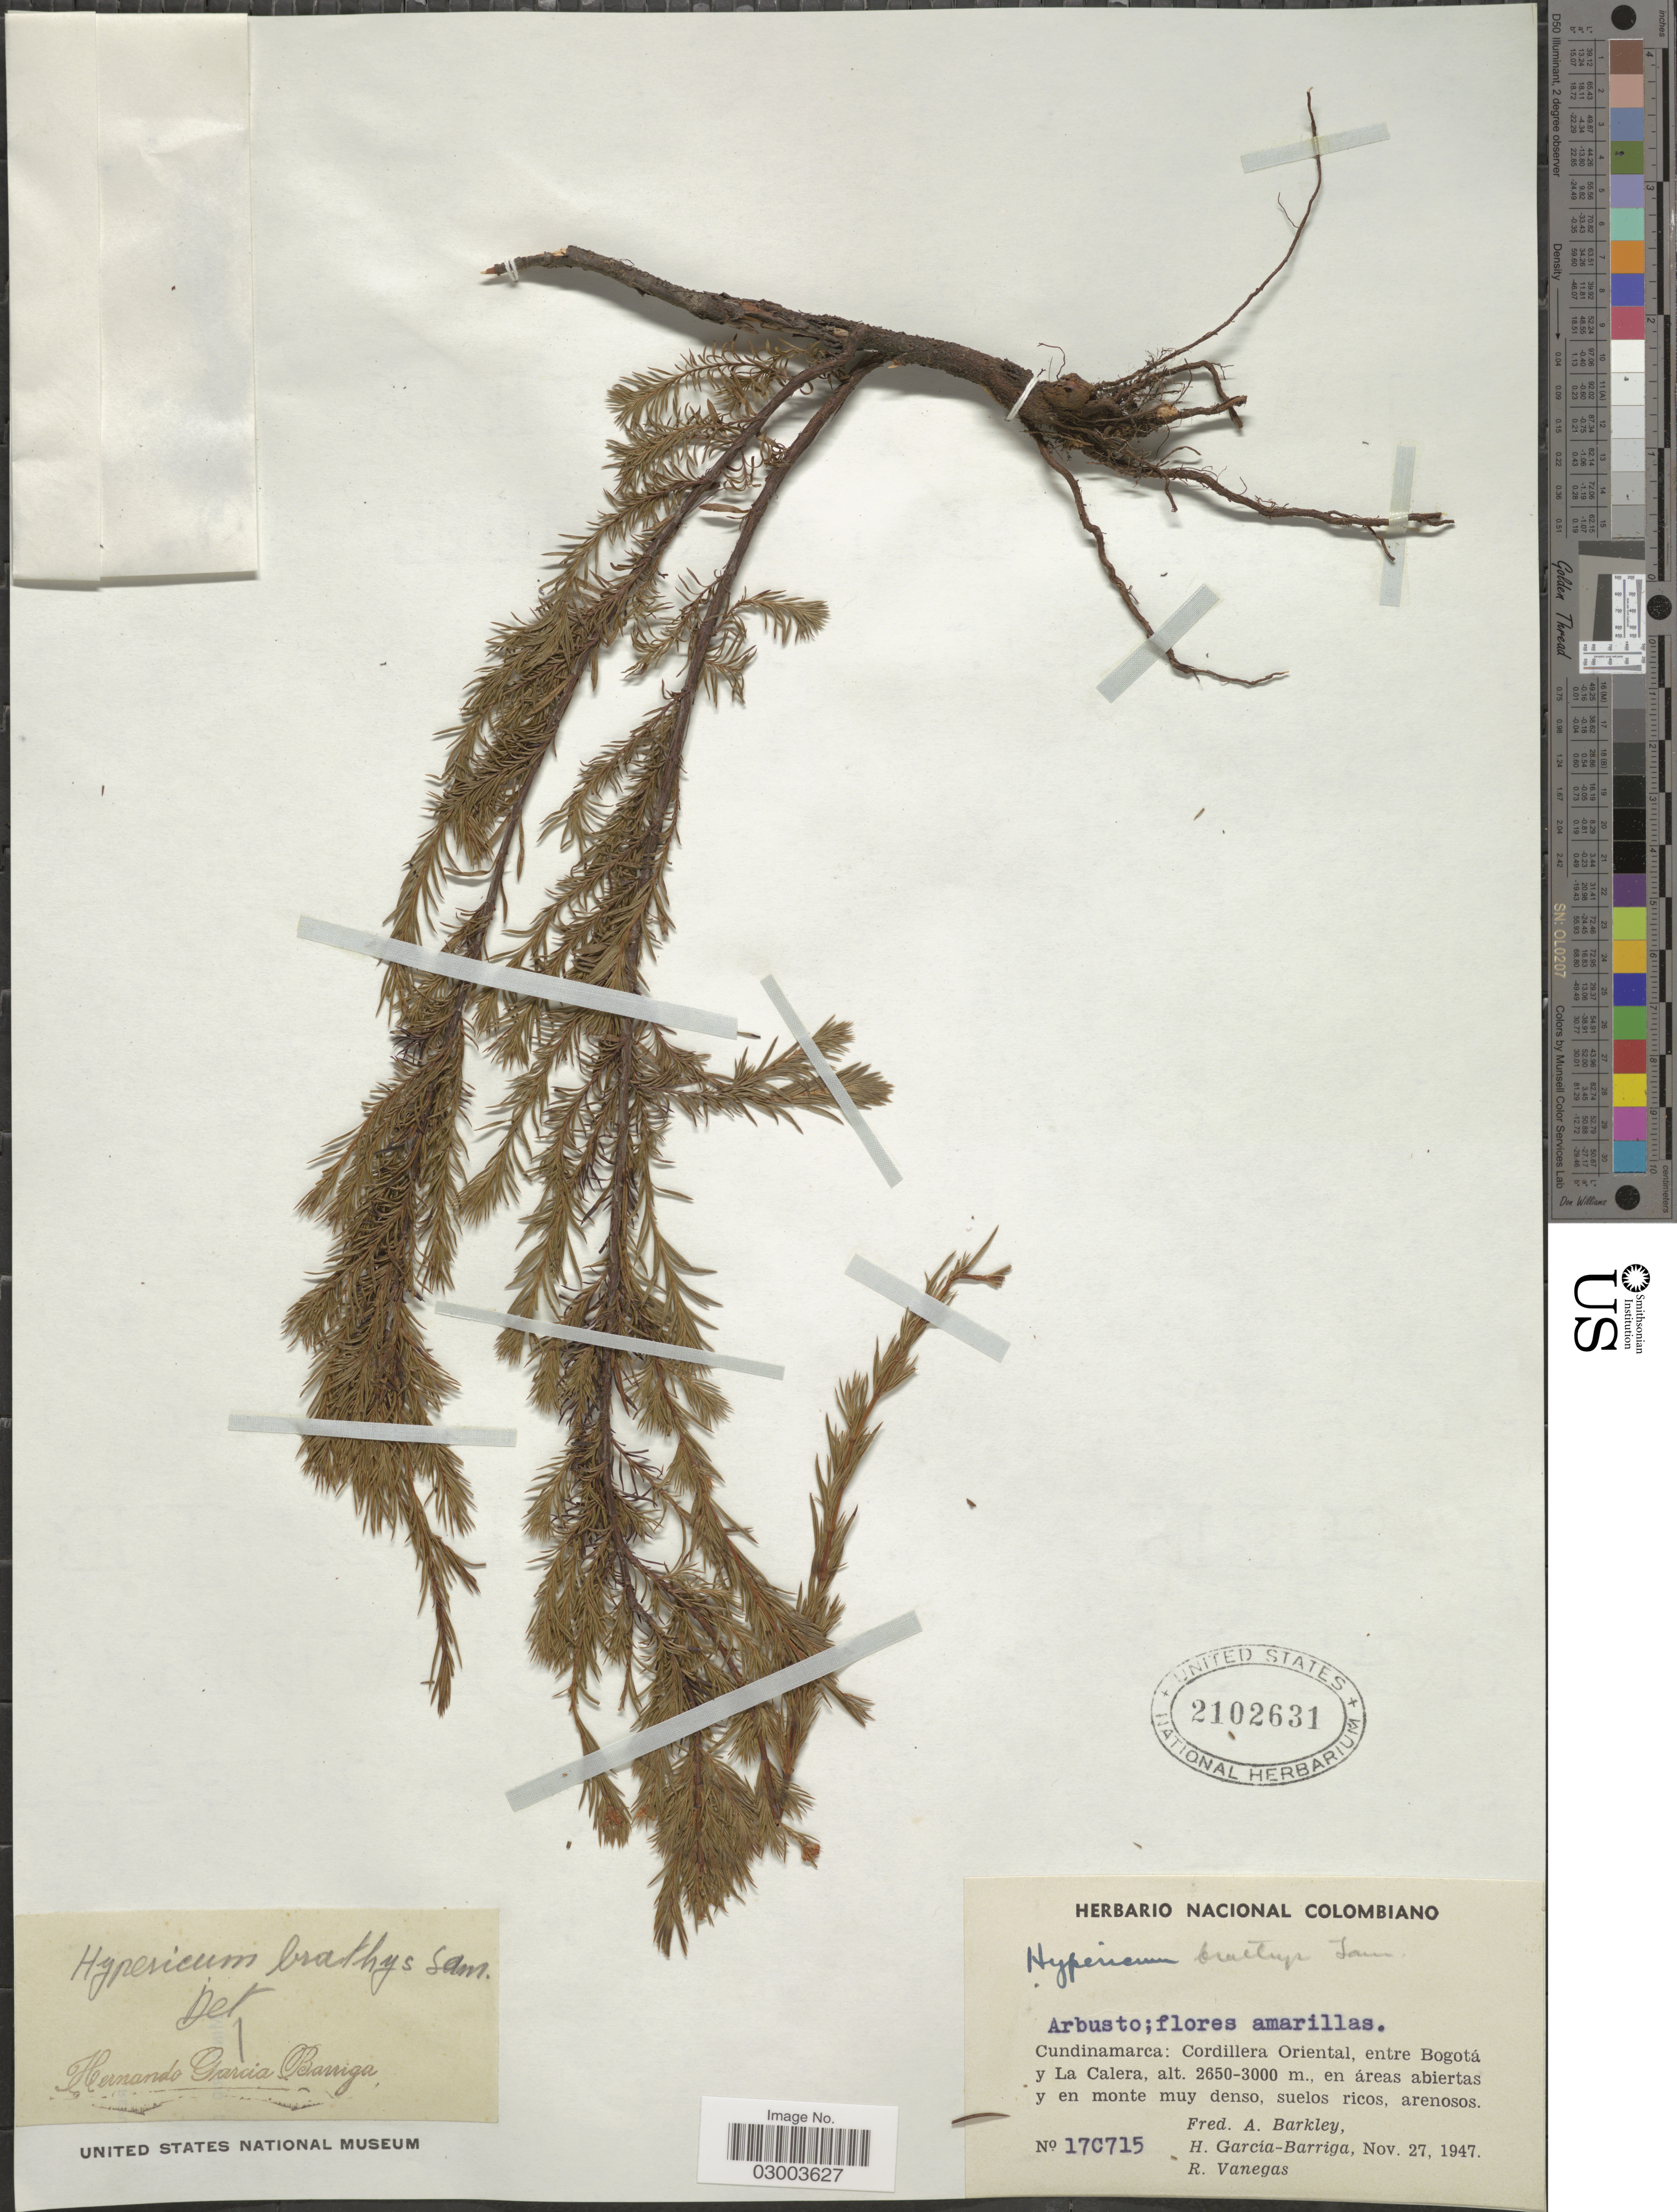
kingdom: Plantae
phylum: Tracheophyta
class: Magnoliopsida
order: Malpighiales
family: Hypericaceae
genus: Hypericum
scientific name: Hypericum juniperinum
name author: Kunth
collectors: F. A. Barkley, H. García Barriga & R. Vanegas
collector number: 17C715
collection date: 1947-11-27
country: Colombia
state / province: Cundinamarca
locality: Cordillera Oriental, entre Bogotá y La Calera.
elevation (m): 2650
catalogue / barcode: US 2102631